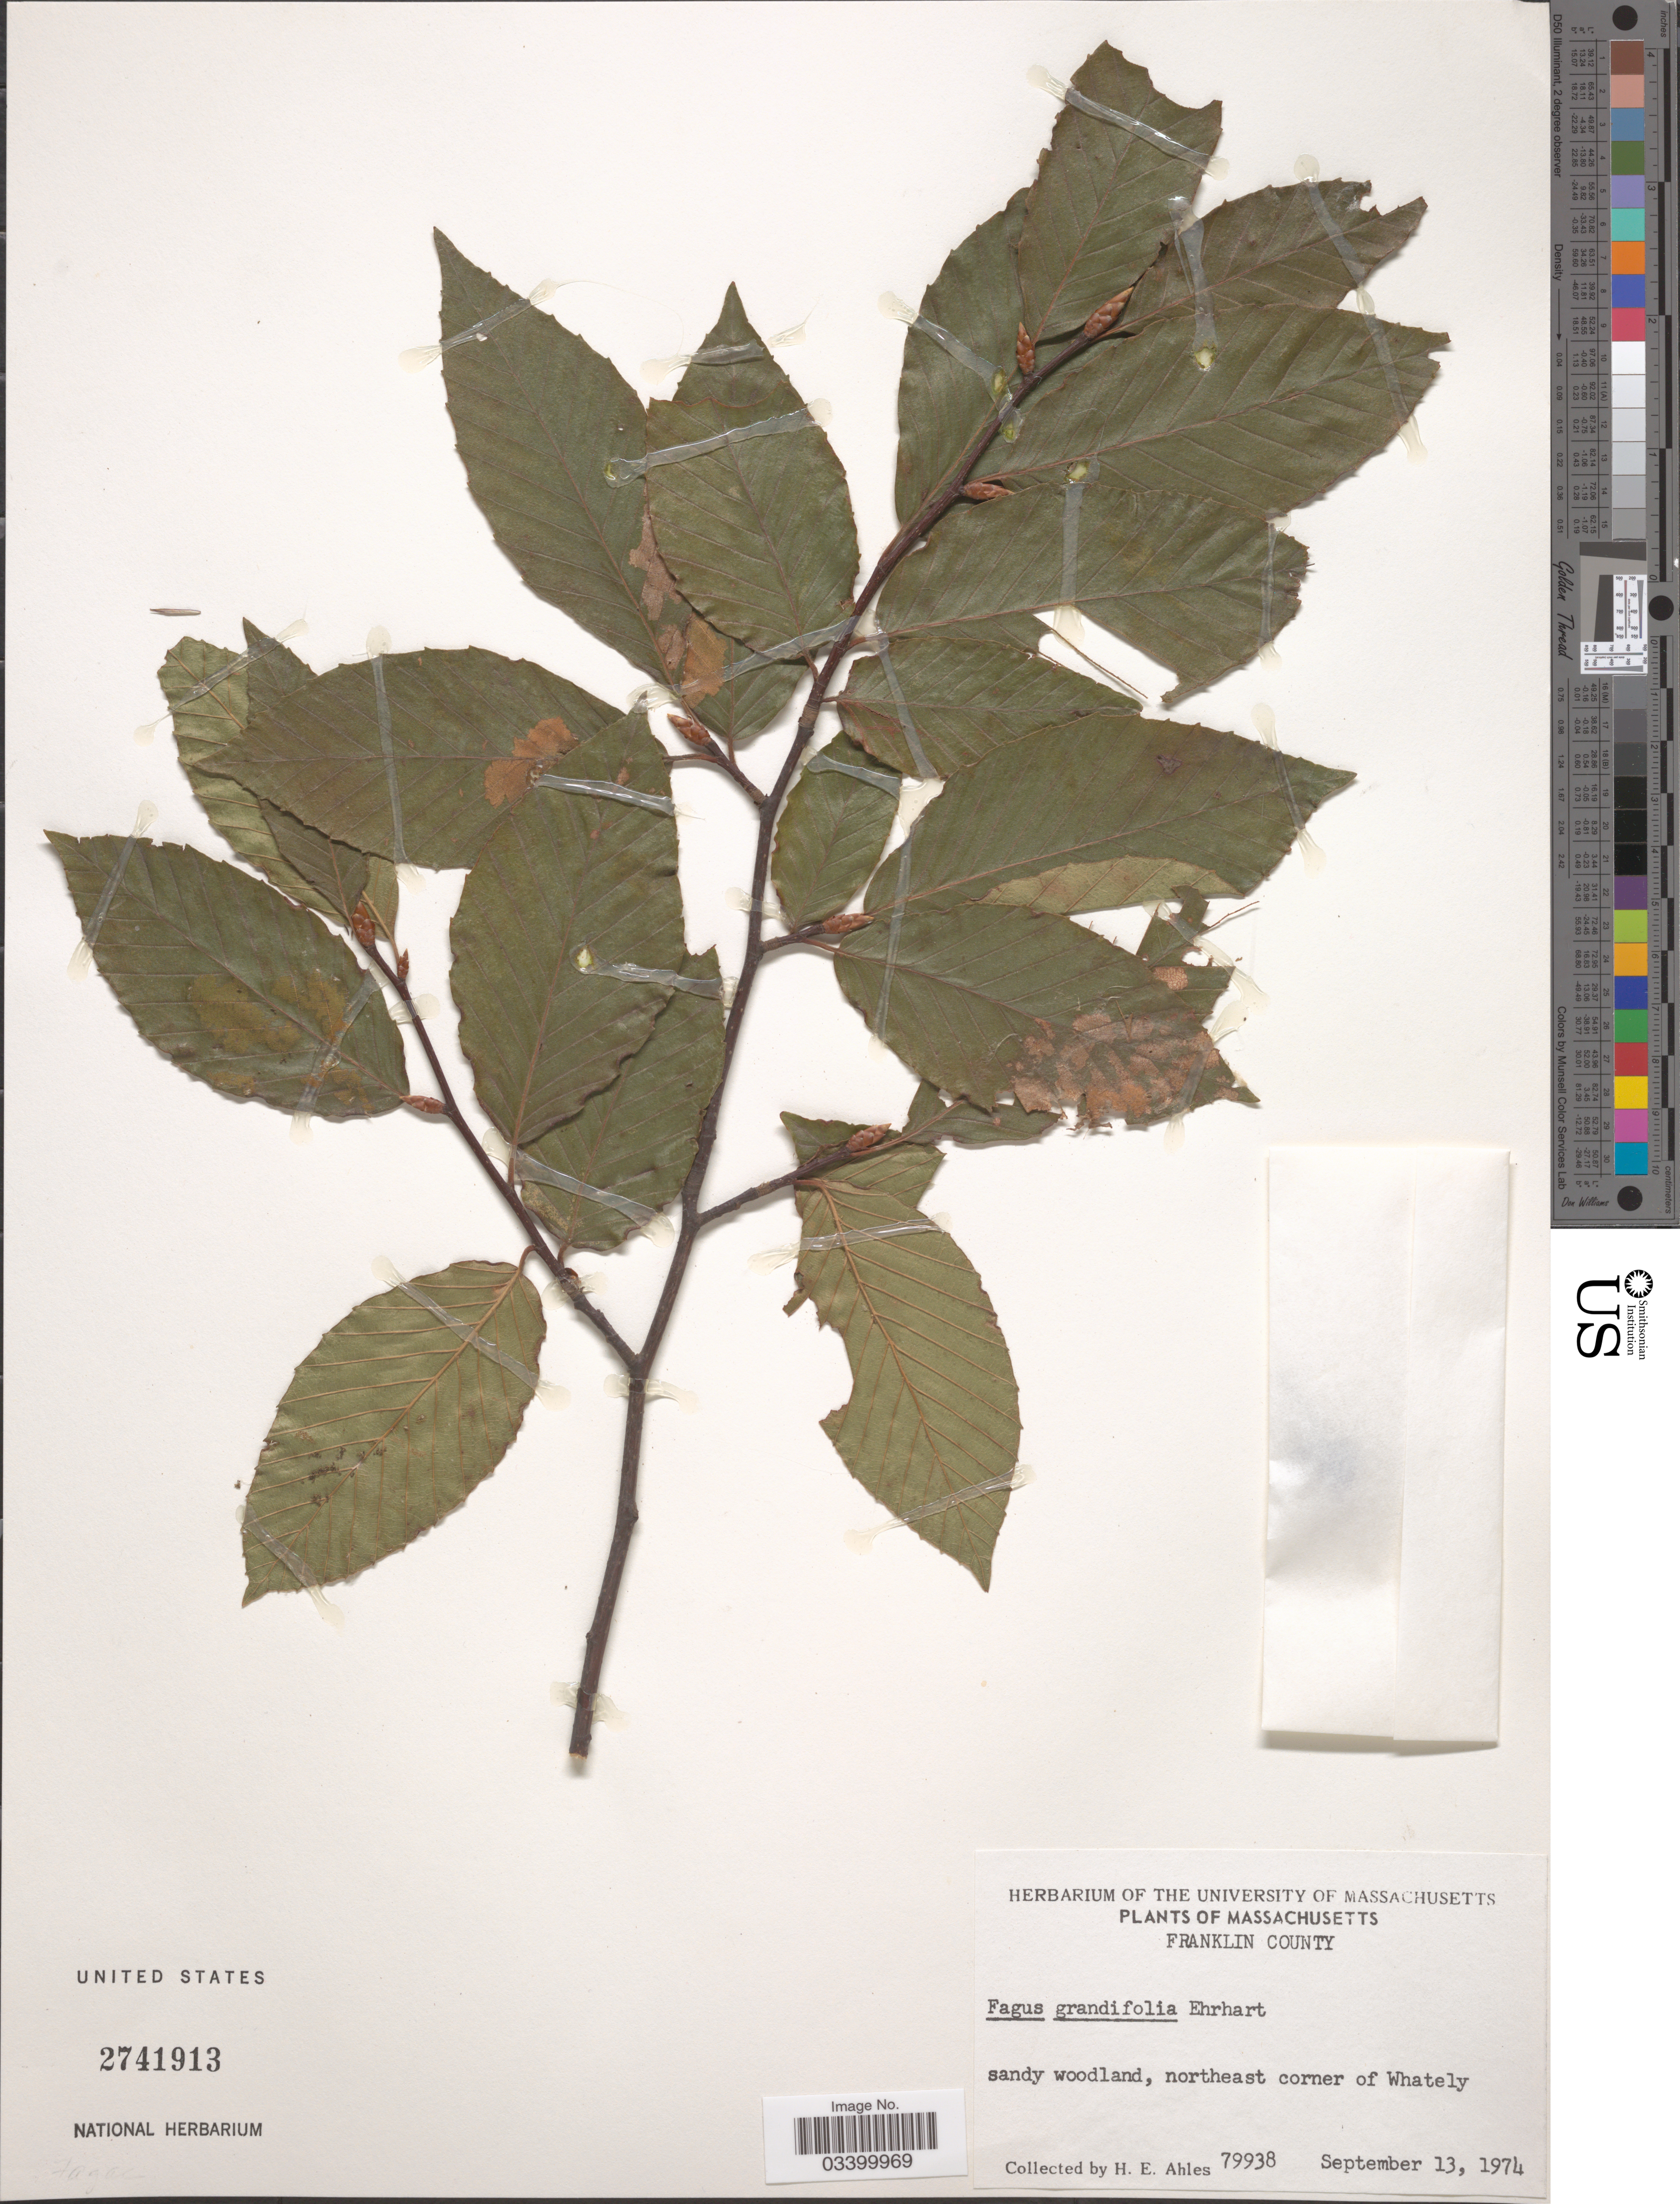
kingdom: Plantae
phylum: Tracheophyta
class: Magnoliopsida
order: Fagales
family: Fagaceae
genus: Fagus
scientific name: Fagus grandifolia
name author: Ehrh.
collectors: H. E. Ahles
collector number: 79938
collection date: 1974-09-13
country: United States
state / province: Massachusetts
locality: Franklin County. Northeast corner of Whately.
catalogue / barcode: US 2741913